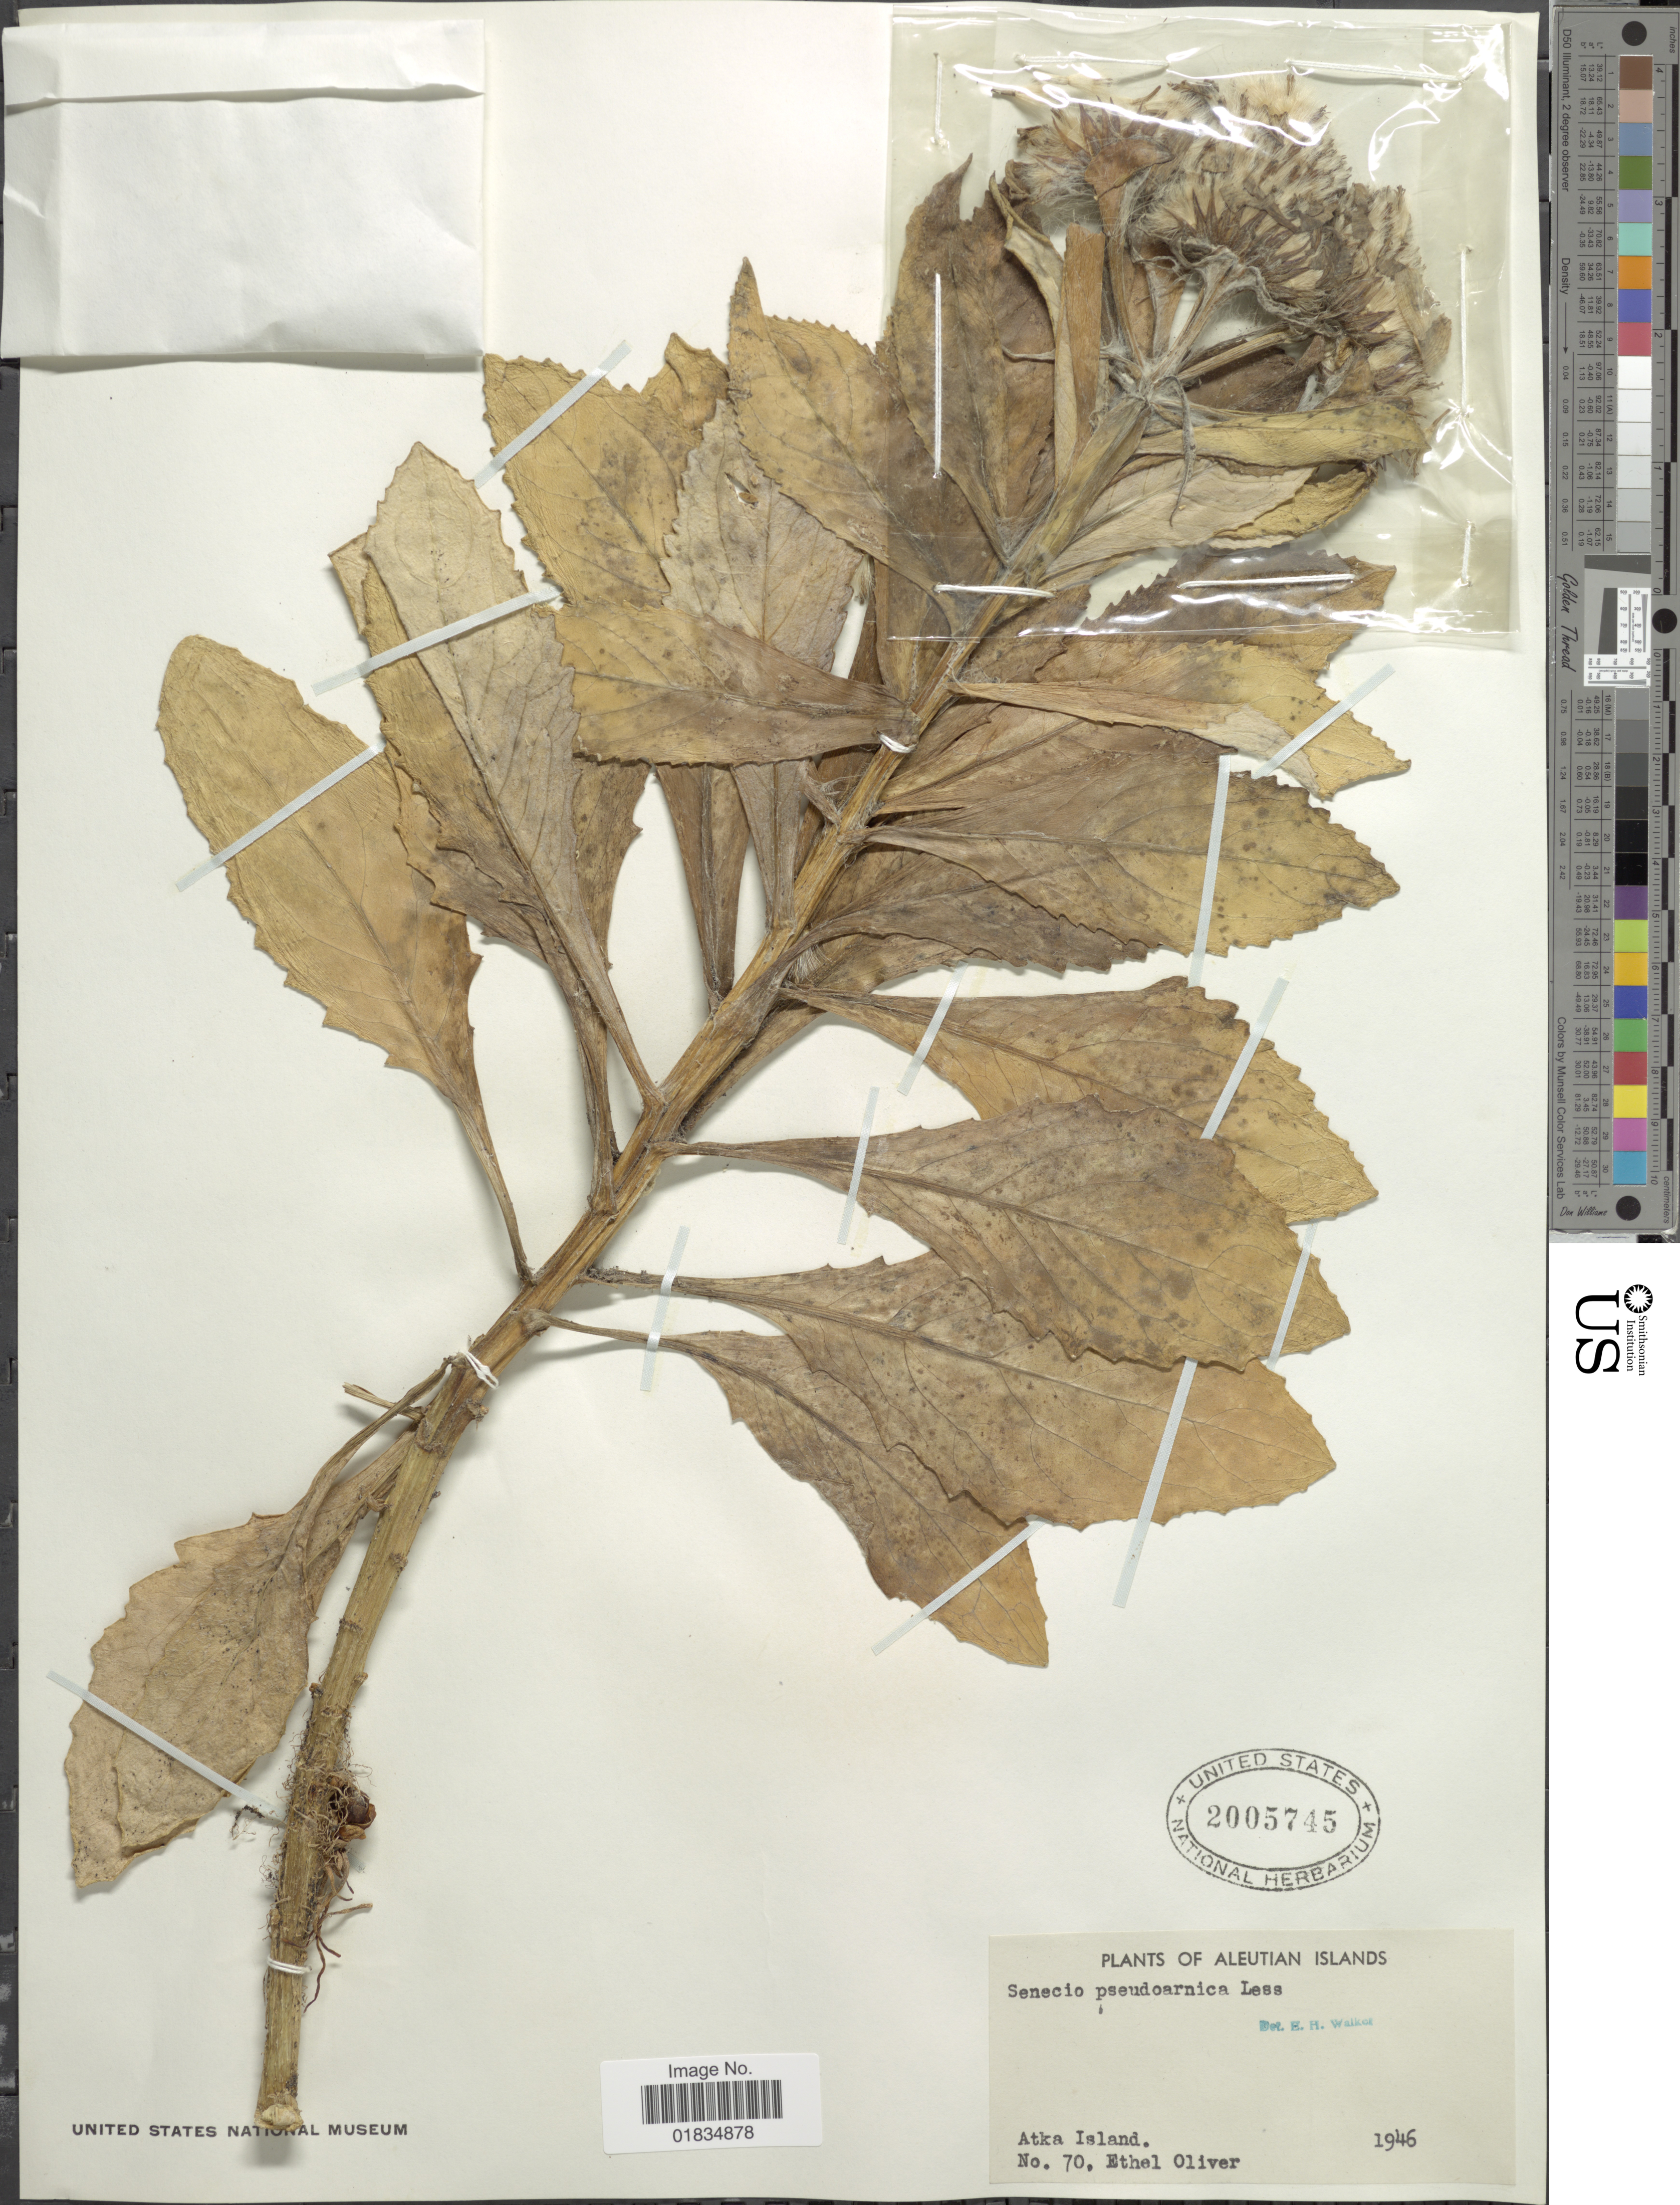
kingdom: Plantae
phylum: Tracheophyta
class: Magnoliopsida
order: Asterales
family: Asteraceae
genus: Senecio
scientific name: Senecio pseudoarnica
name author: Less.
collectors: E. Oliver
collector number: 70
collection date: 1946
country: United States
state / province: Alaska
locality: Atka Island, Aleutian Islands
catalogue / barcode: US 2005745